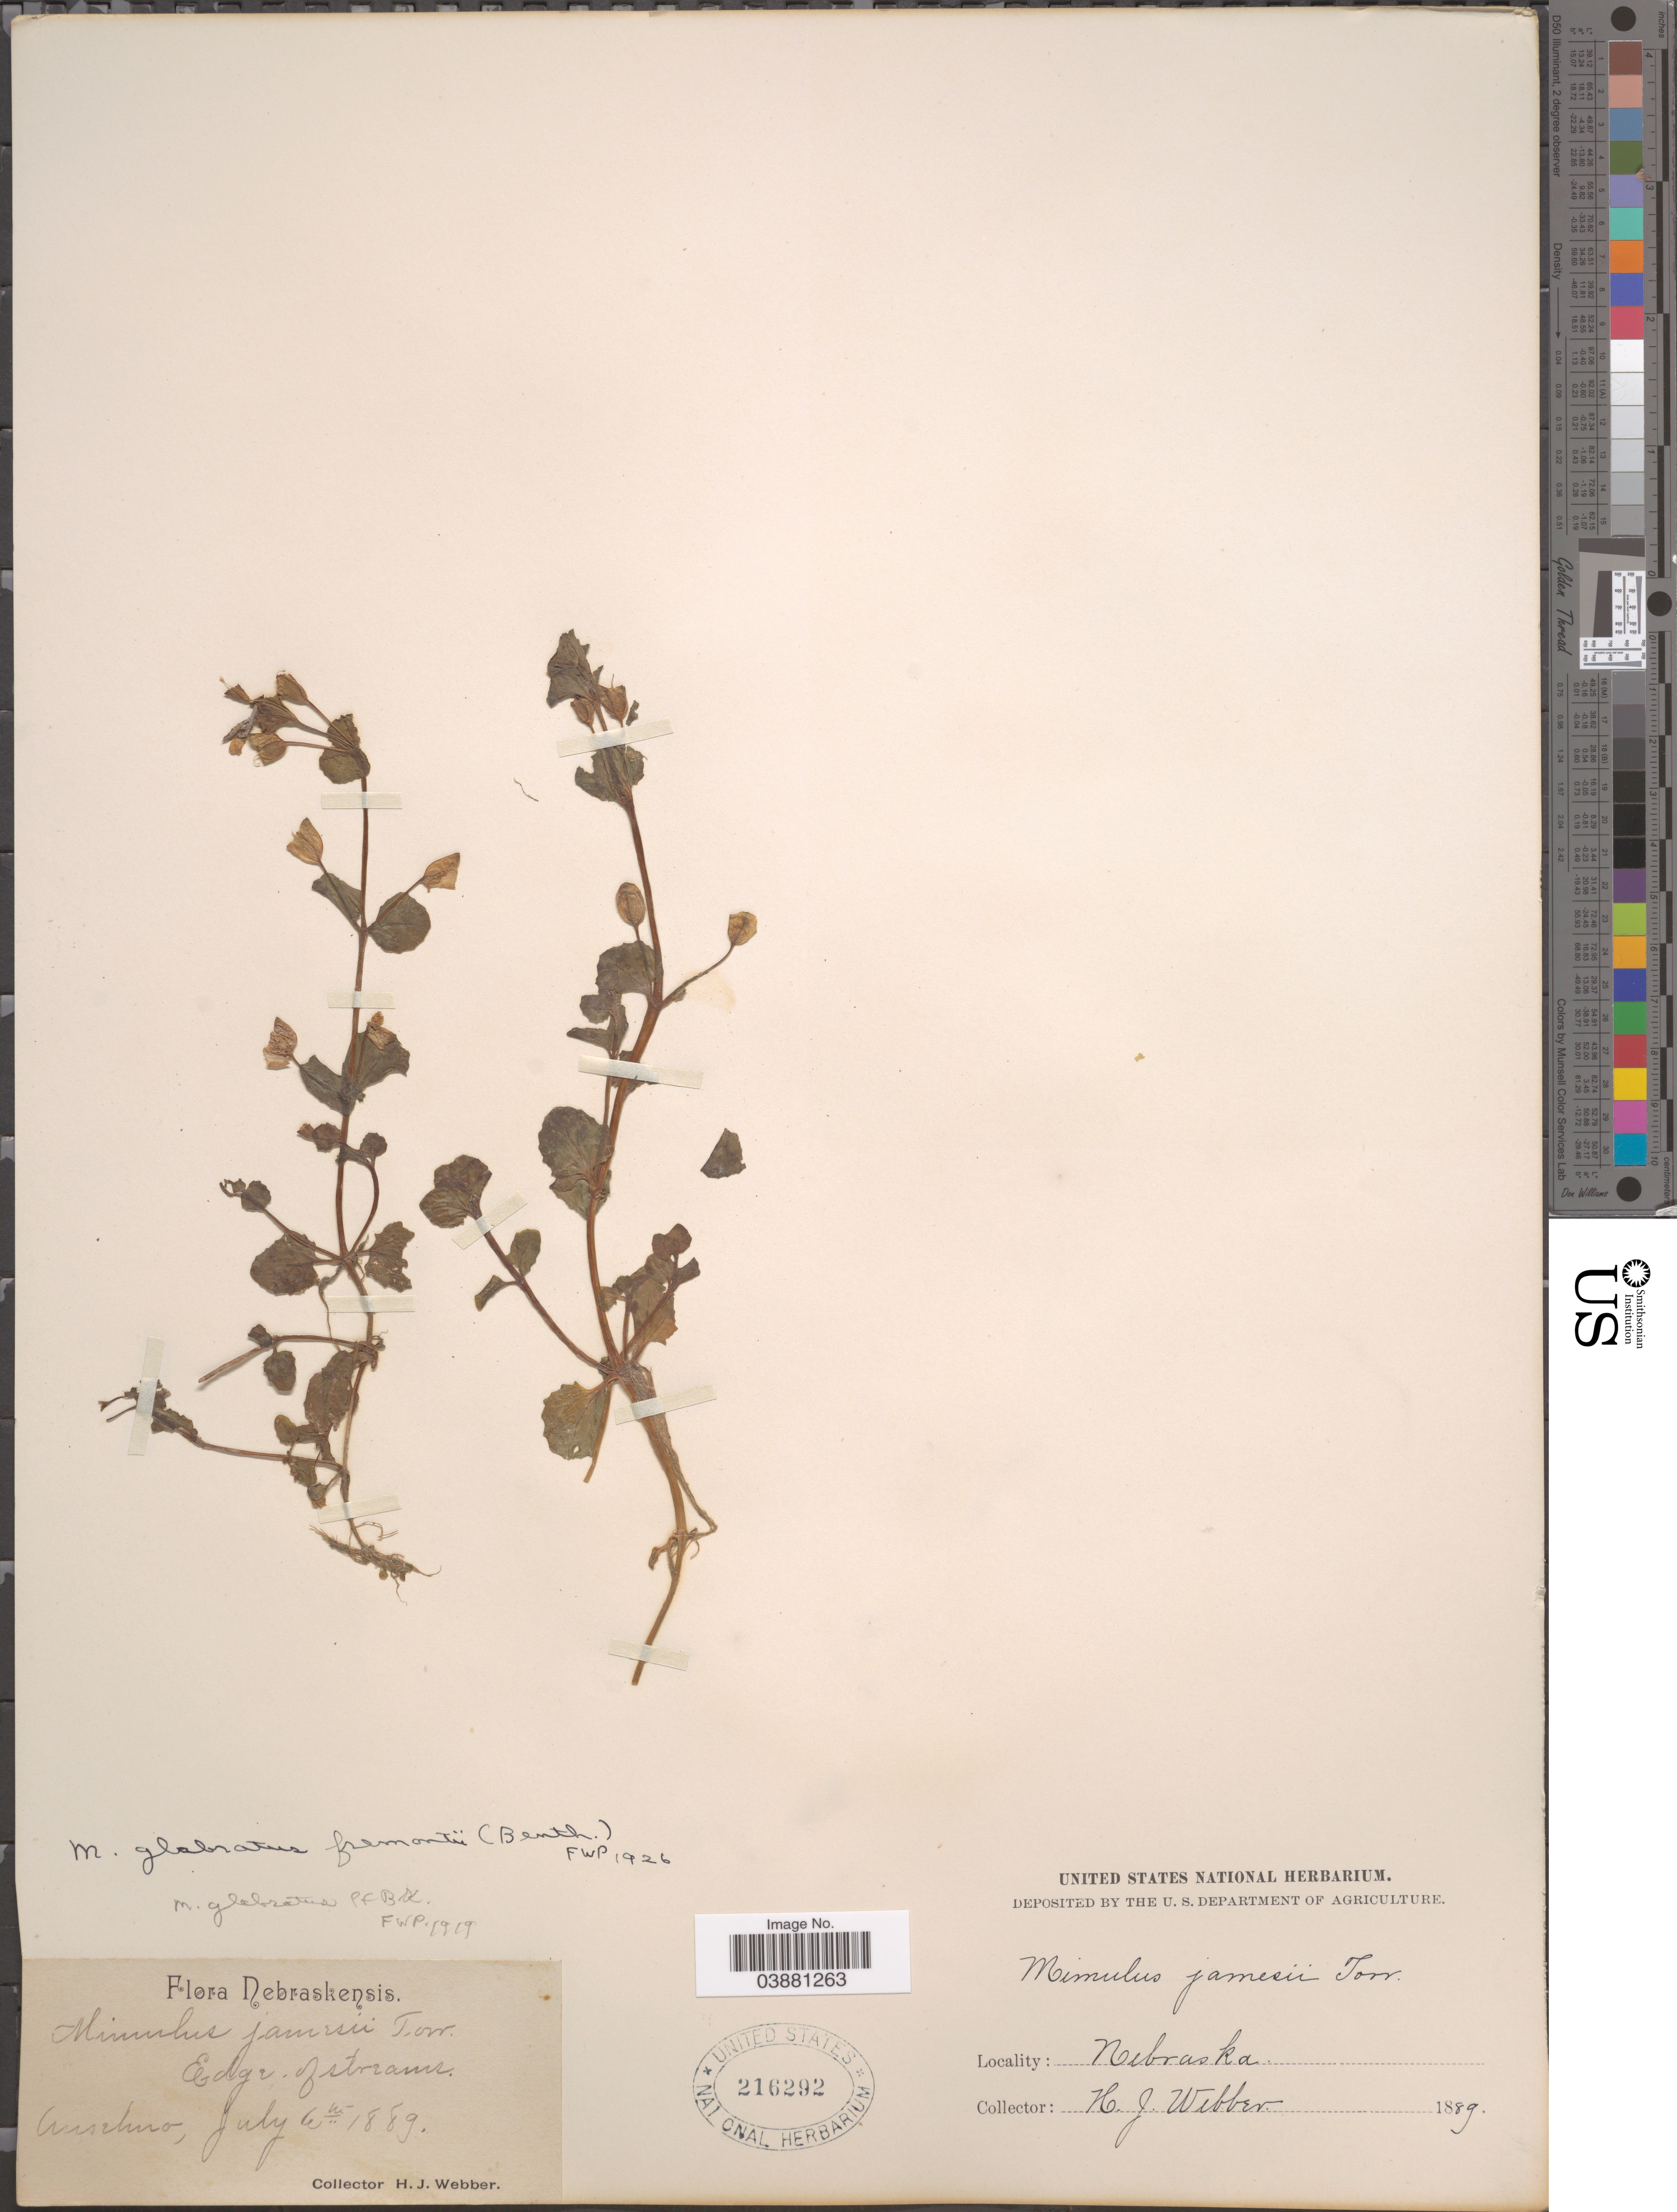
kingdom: Plantae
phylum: Tracheophyta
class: Magnoliopsida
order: Lamiales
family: Phrymaceae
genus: Mimulus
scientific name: Mimulus glabratus var. fremontii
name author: Kunth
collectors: H. Webber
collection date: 1889-07-06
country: United States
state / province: Nebraska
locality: Anselmo.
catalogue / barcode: US 216292